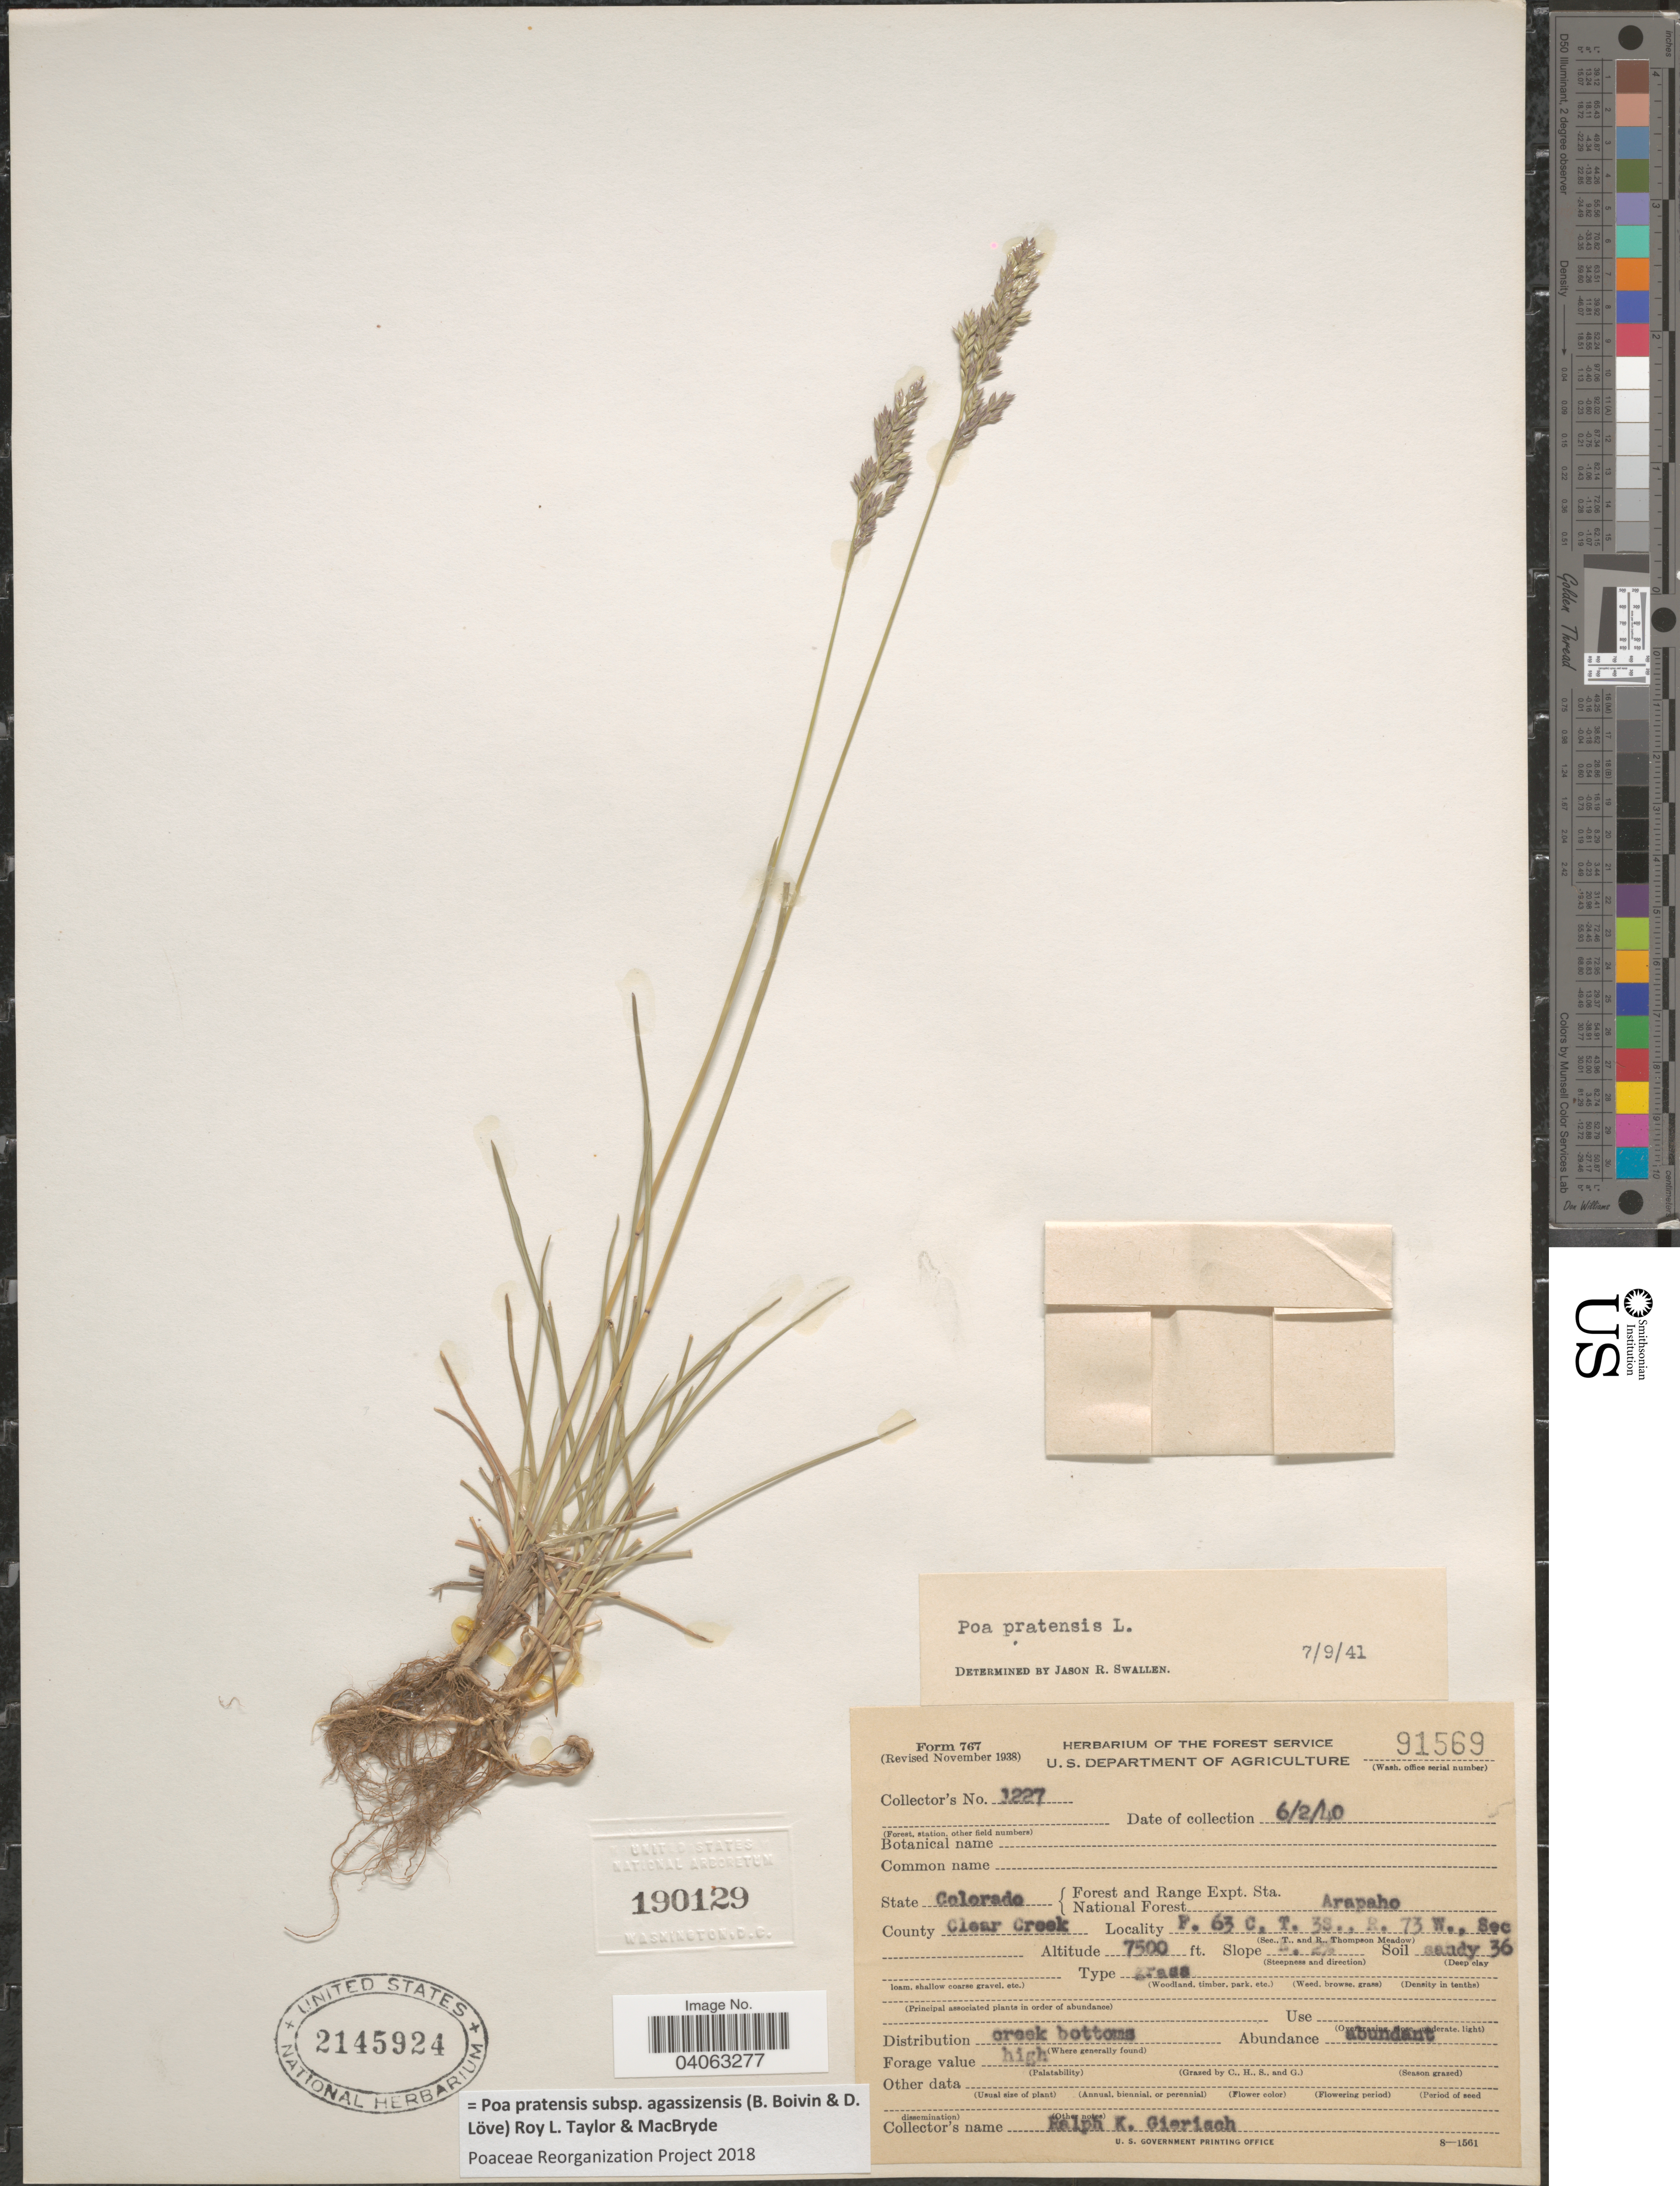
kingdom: Plantae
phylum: Tracheophyta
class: Liliopsida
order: Poales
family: Poaceae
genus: Poa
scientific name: Poa pratensis subsp. agassizensis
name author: (B. Boivin & D. Löve) Roy L. Taylor & MacBryde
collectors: R. Gierisch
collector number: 1227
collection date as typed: Transcribed d/m/y: 2/6/40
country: United States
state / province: Colorado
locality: Forest and Range Expt. Sta. National Forest Arapaho. County Clear Creek. F. 63 C, T. 3S., R. 73 W., Sec. 36. Slope E. 2%.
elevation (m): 2286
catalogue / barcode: US 2145924